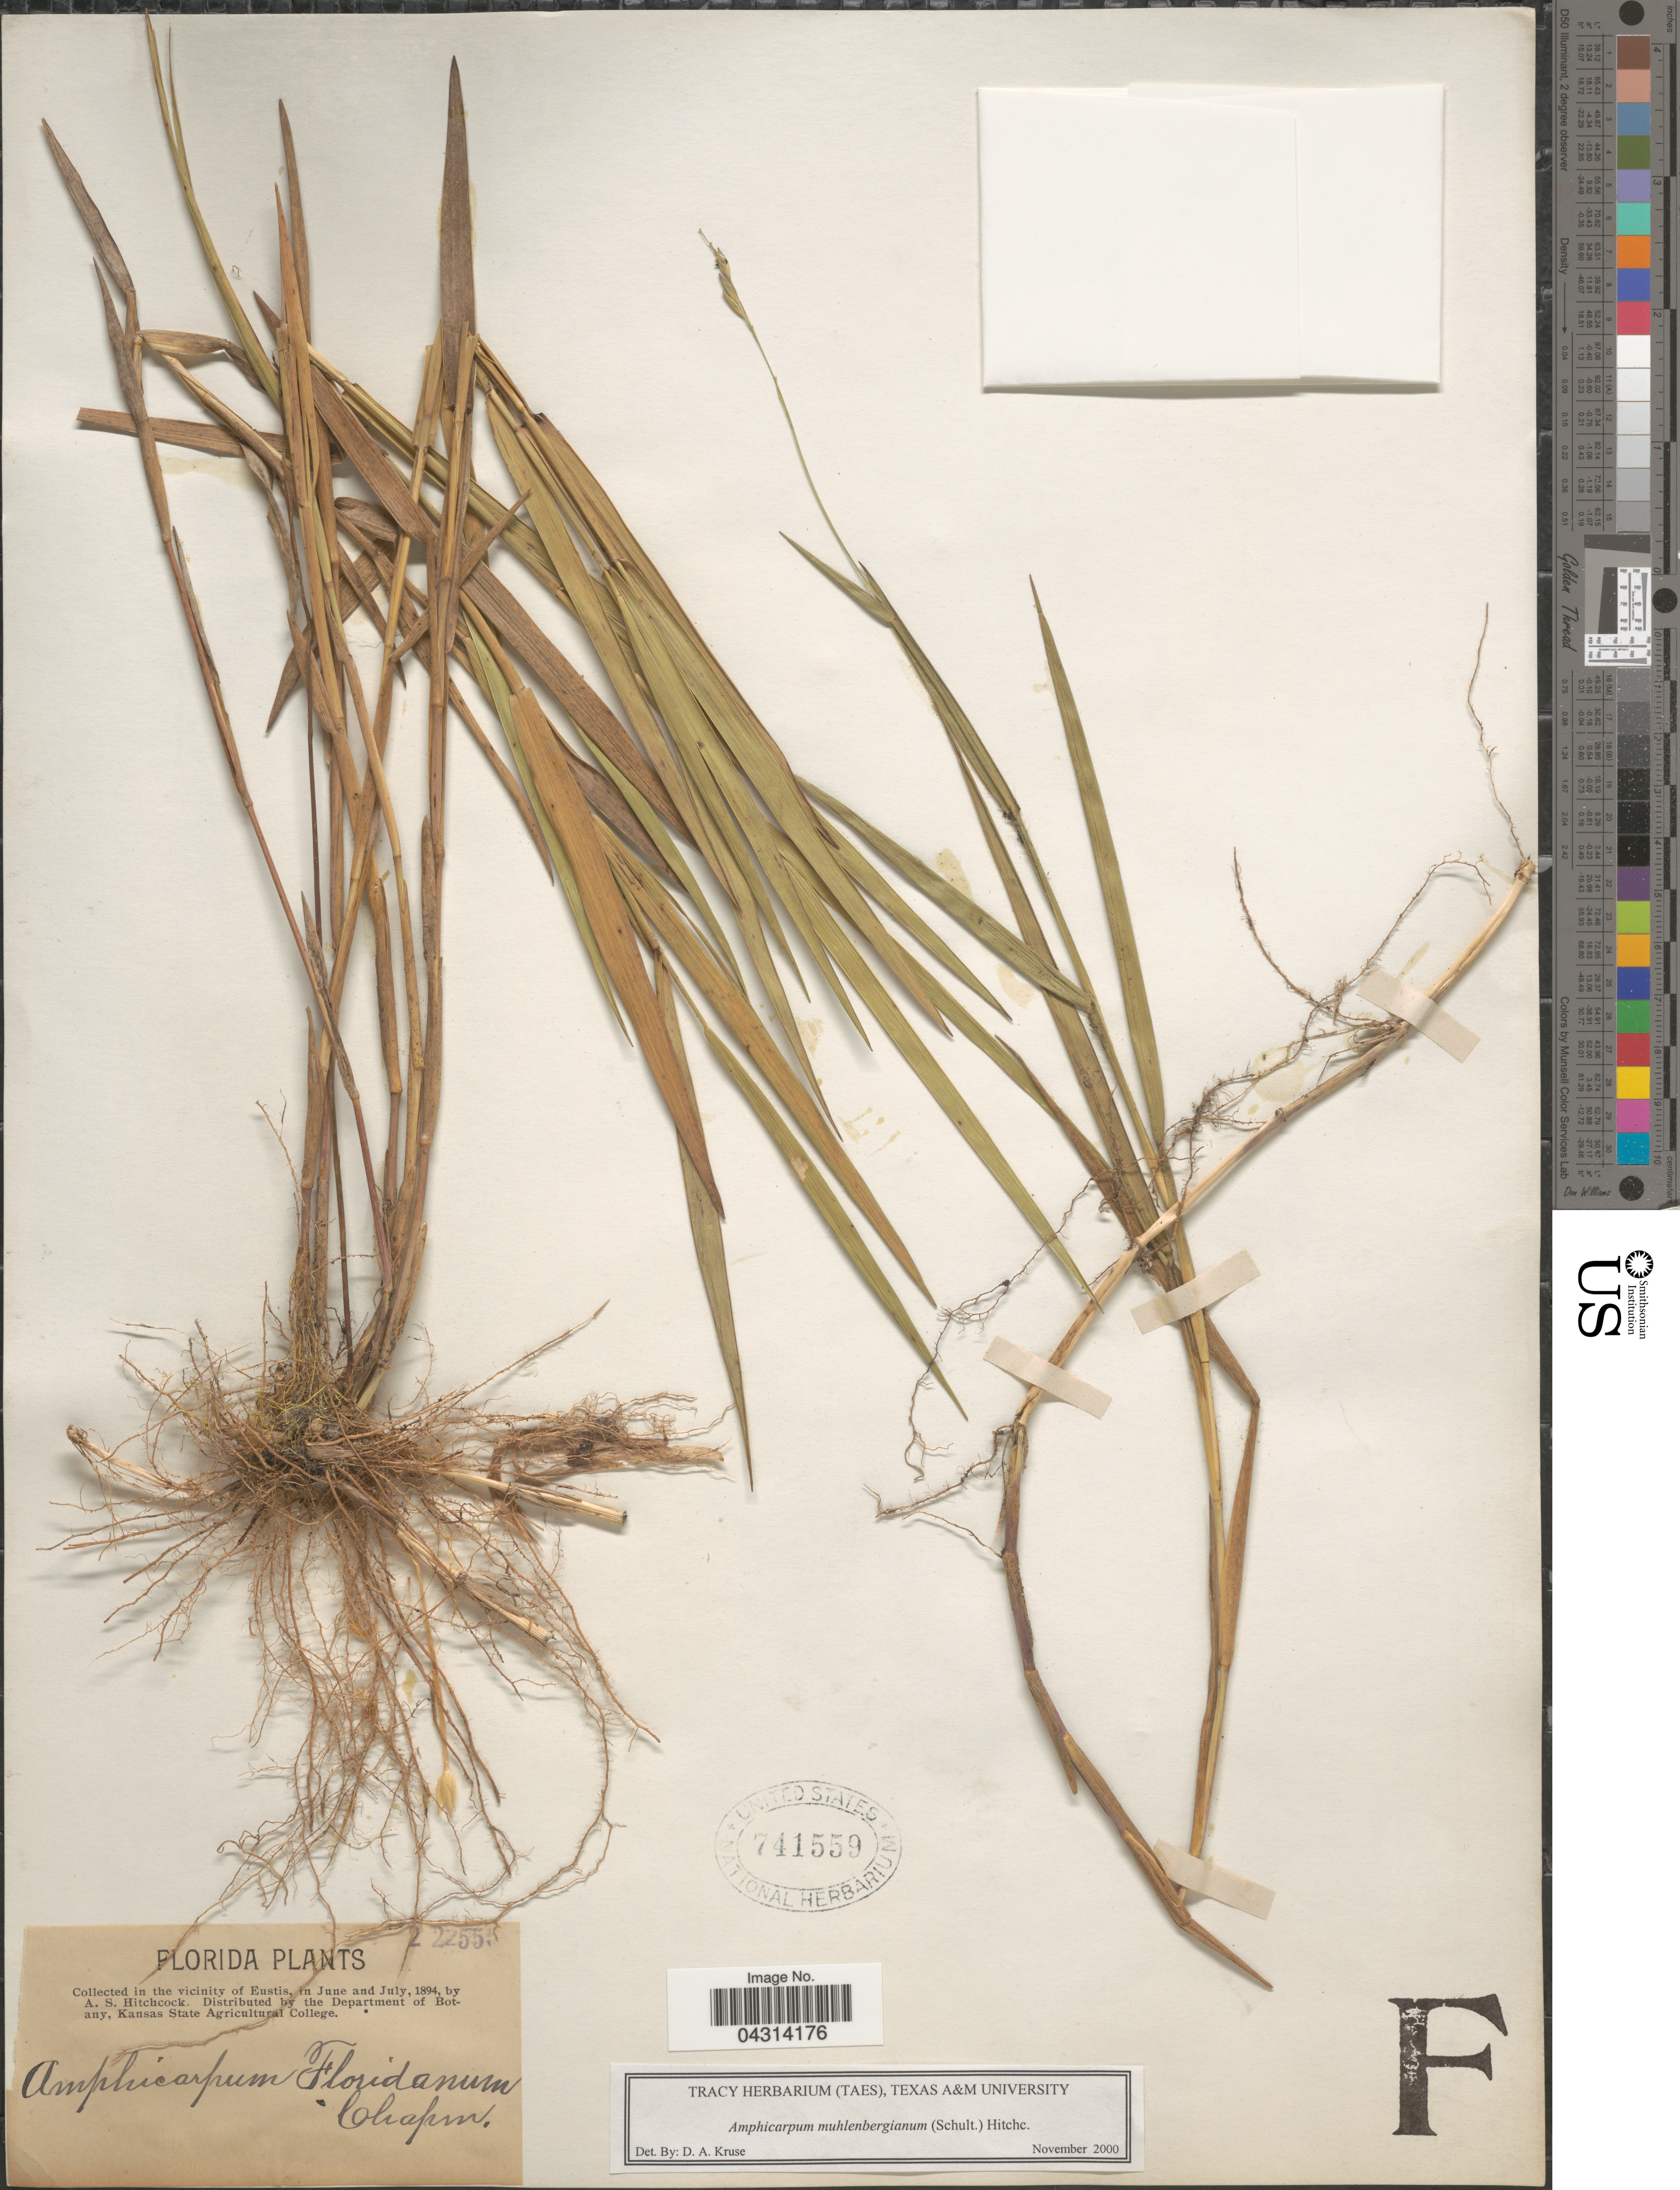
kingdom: Plantae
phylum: Tracheophyta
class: Liliopsida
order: Poales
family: Poaceae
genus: Amphicarpum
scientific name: Amphicarpum muhlenbergianum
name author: (Schult.) Hitchc.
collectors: A. S. Hitchcock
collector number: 2255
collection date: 1894-06/1894-07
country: United States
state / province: Florida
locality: In the vicinity of Eustis.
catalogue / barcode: US 741559